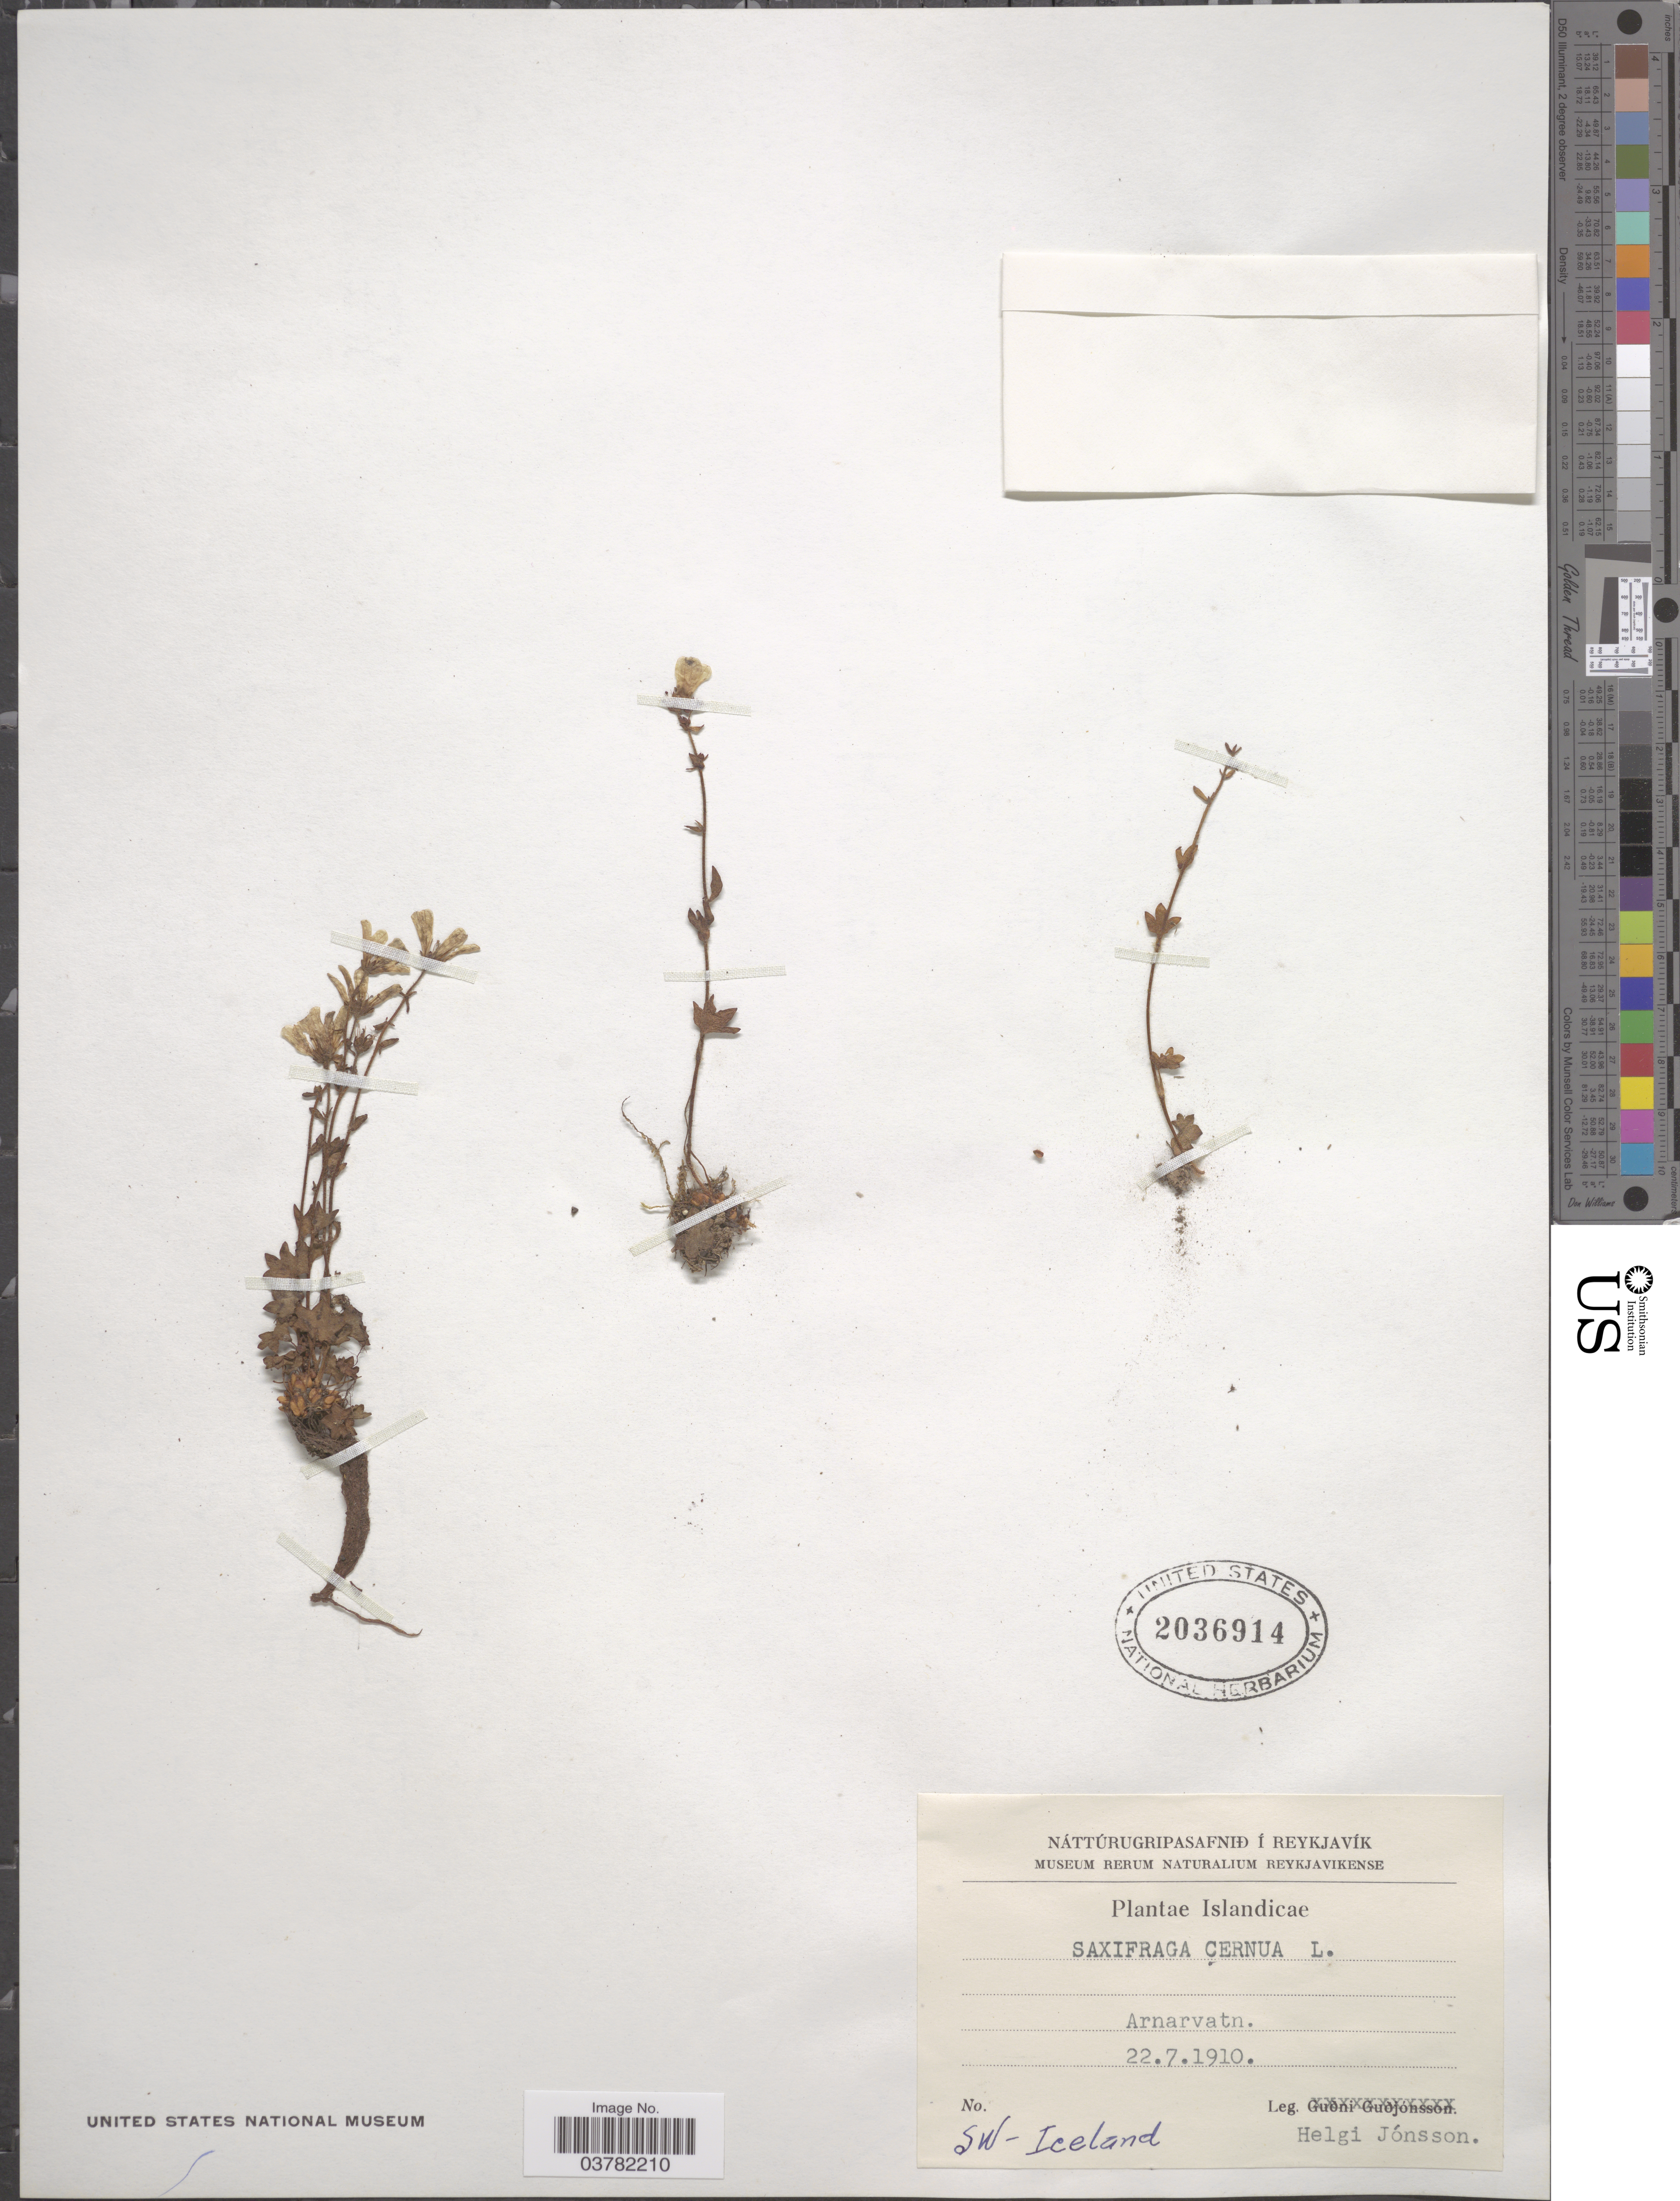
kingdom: Plantae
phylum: Tracheophyta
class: Magnoliopsida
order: Saxifragales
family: Saxifragaceae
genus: Saxifraga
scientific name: Saxifraga cernua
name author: L.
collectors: H. Jónsson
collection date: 1910-07-22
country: Iceland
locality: Islandicae. Arnarvatn. SW- Iceland.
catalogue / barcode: US 2036914